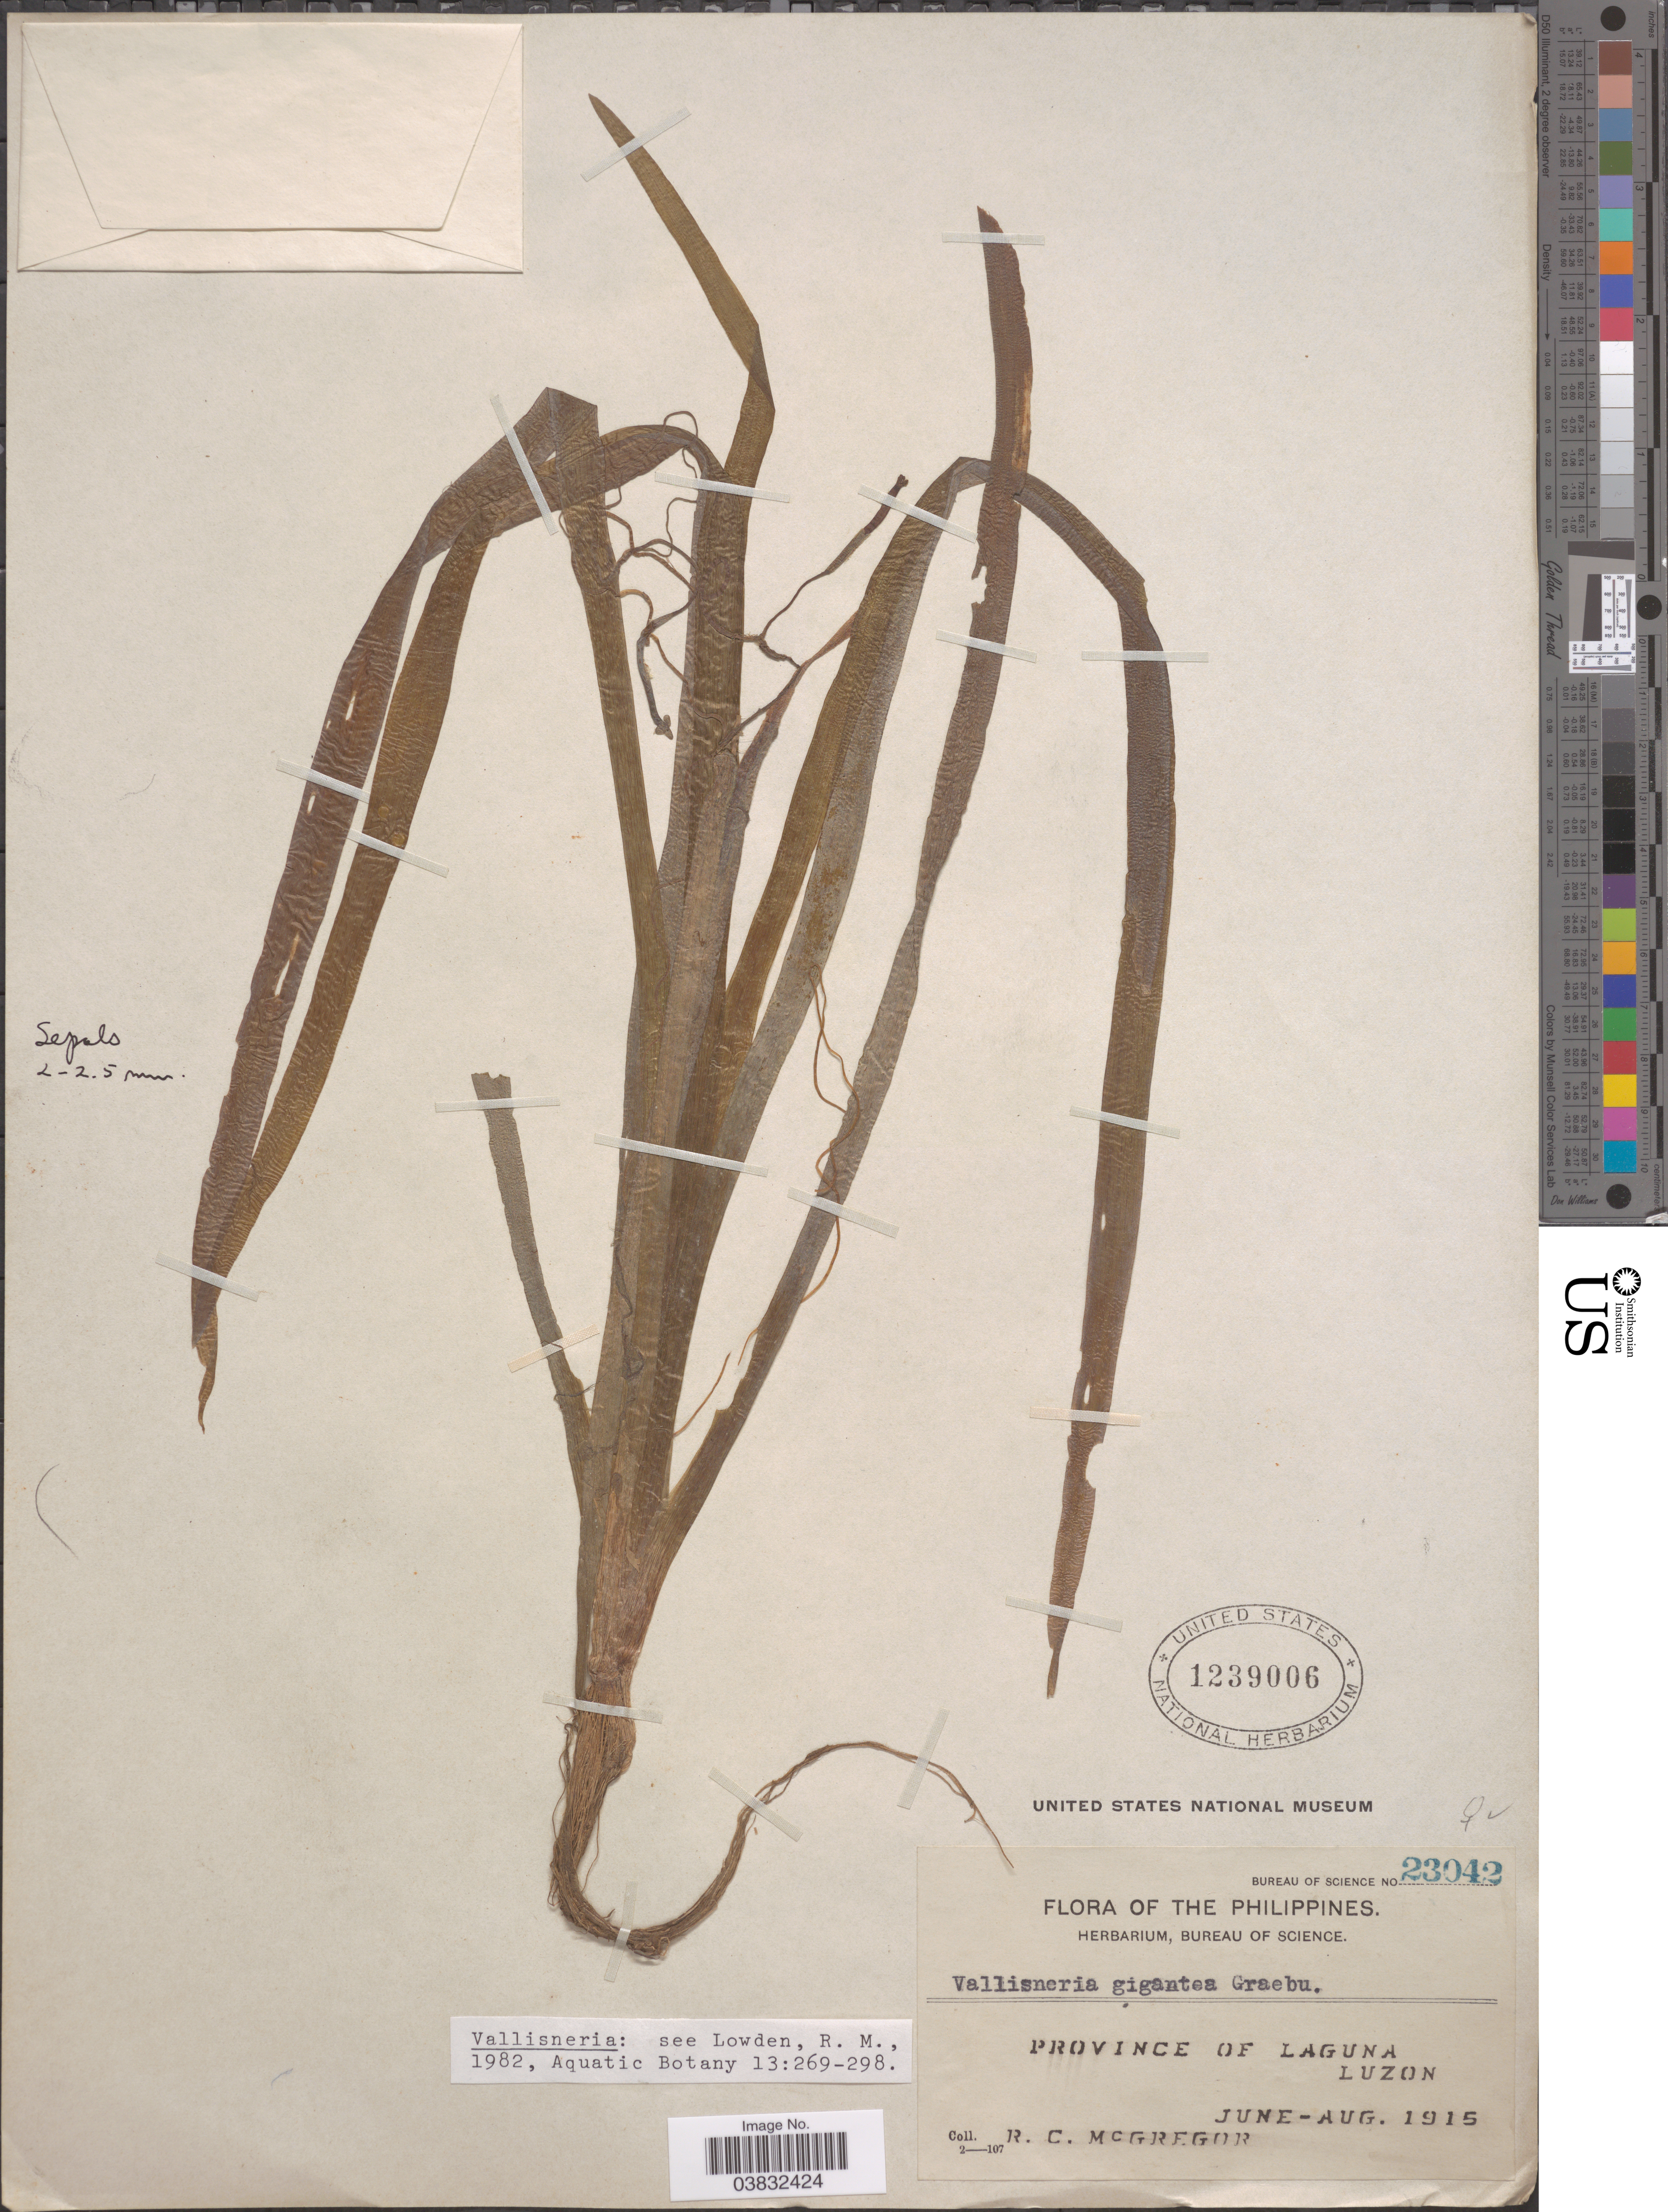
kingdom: Plantae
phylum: Tracheophyta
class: Liliopsida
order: Alismatales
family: Hydrocharitaceae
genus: Vallisneria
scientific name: Vallisneria sp.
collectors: R. C. McGregor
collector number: Bureau of Science 23042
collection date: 1915-06/1915-08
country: Philippines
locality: Province of Laguna, Luzon.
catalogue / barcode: US 1239006